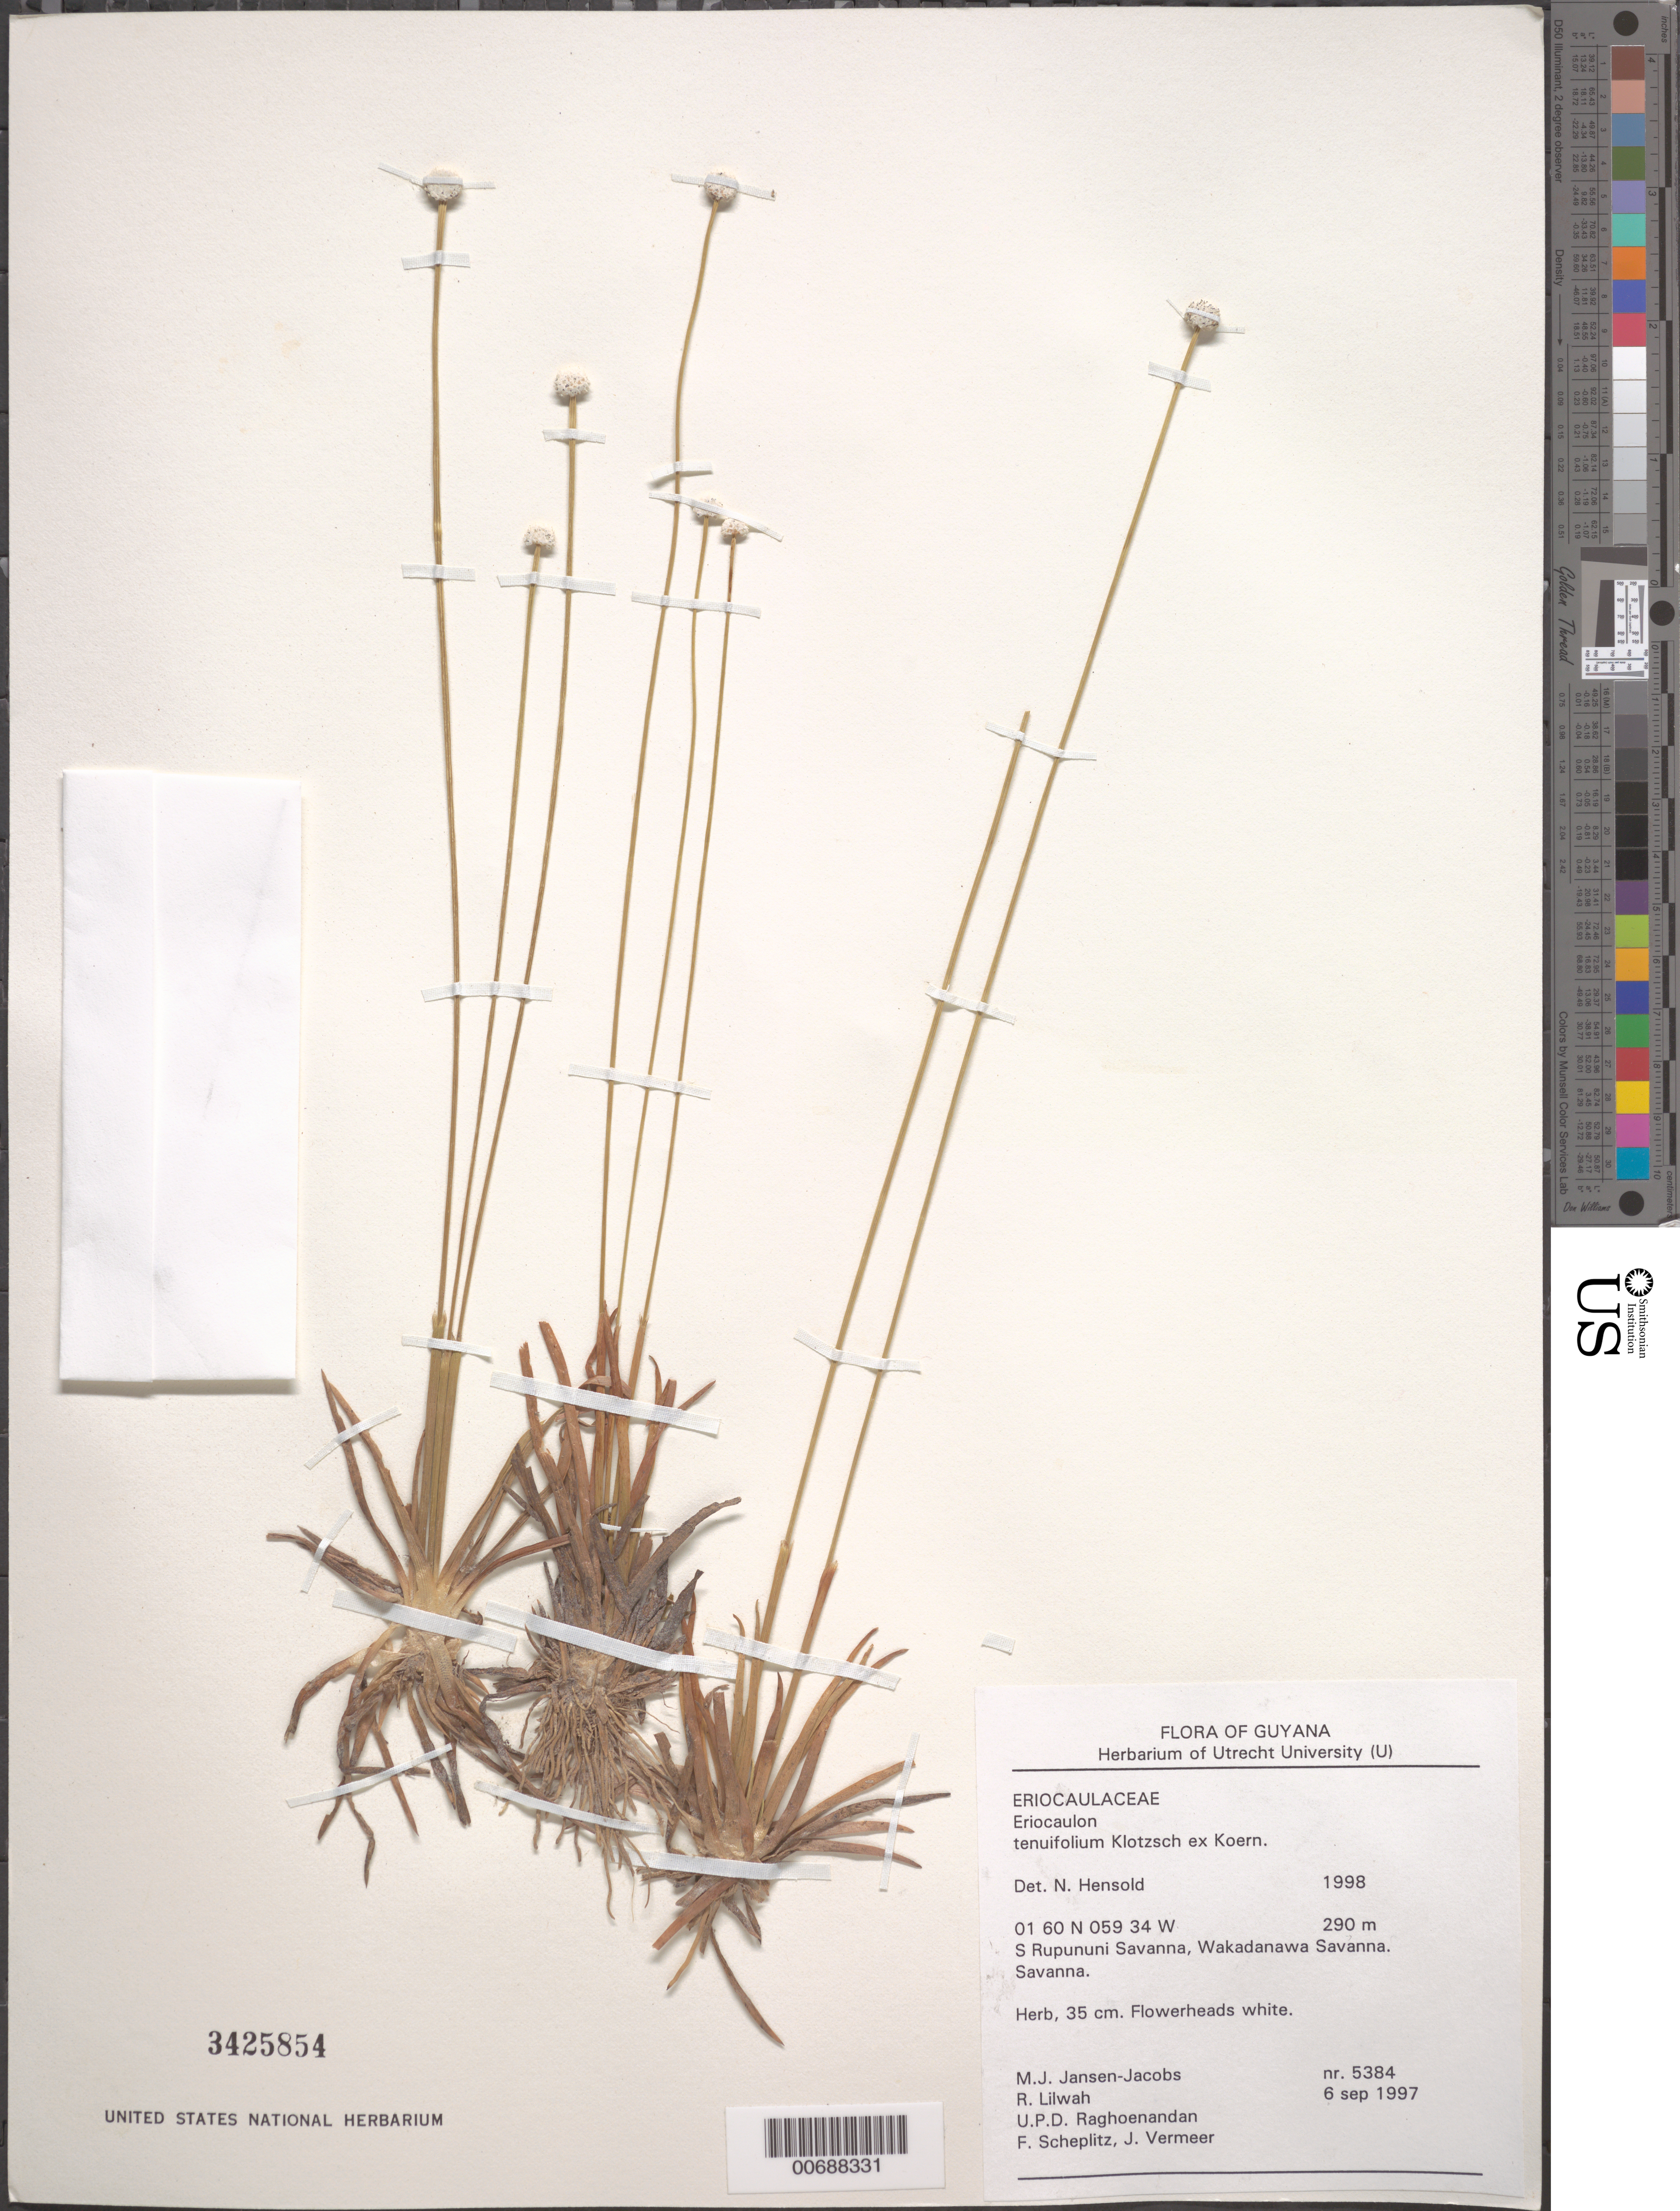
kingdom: Plantae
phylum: Tracheophyta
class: Liliopsida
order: Poales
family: Eriocaulaceae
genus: Eriocaulon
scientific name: Eriocaulon tenuifolium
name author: Klotzsch ex Körn.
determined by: Hensold, N.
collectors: M. J. Jansen-Jacobs, R. Lilwah, U. Raghoenandan, F. Scheplitz & J. Vermeer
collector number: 5384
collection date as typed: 6-Sep-97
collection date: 1997-09-06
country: Guyana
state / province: U. Takutu-U. Essequibo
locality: S. Rupununi savanna, Wakadanawa Savanna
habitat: Savanna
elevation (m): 290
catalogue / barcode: US 3425854